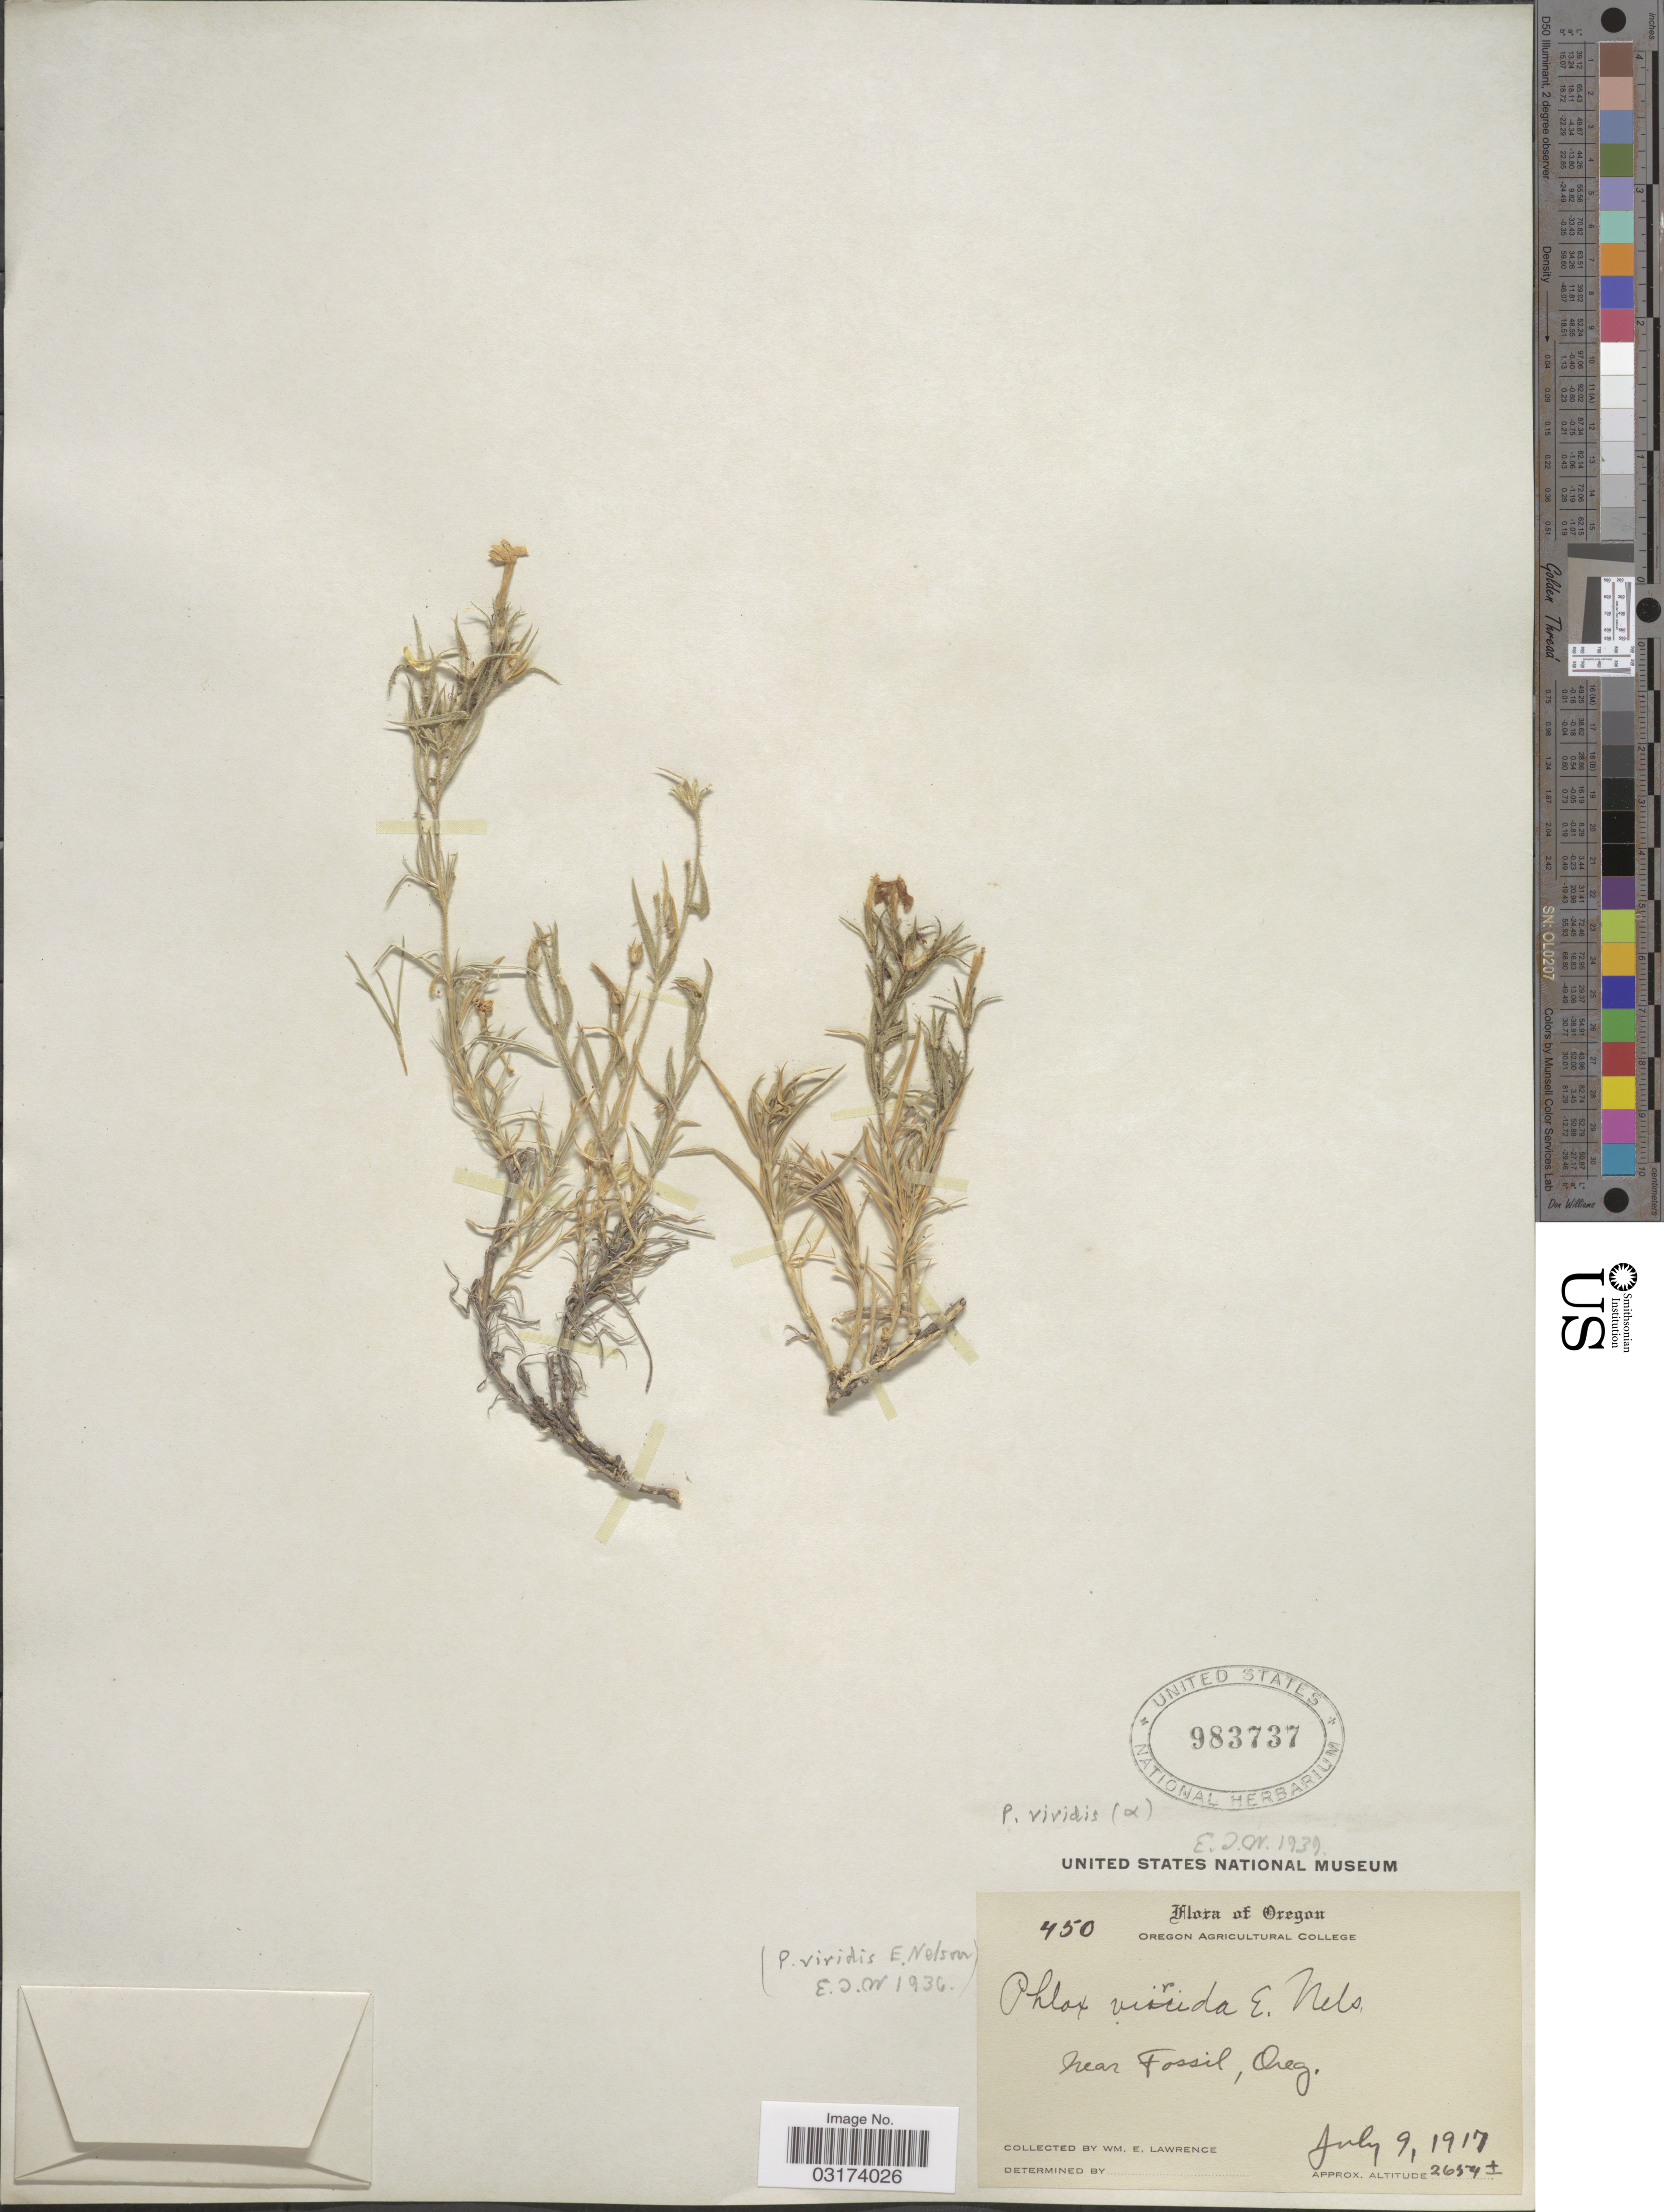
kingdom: Plantae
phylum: Tracheophyta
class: Magnoliopsida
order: Ericales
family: Polemoniaceae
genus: Phlox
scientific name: Phlox viridis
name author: E.E. Nelson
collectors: W. Lawrence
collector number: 450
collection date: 1917-07-09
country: United States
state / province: Oregon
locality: Near Fossil.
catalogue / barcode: US 983737